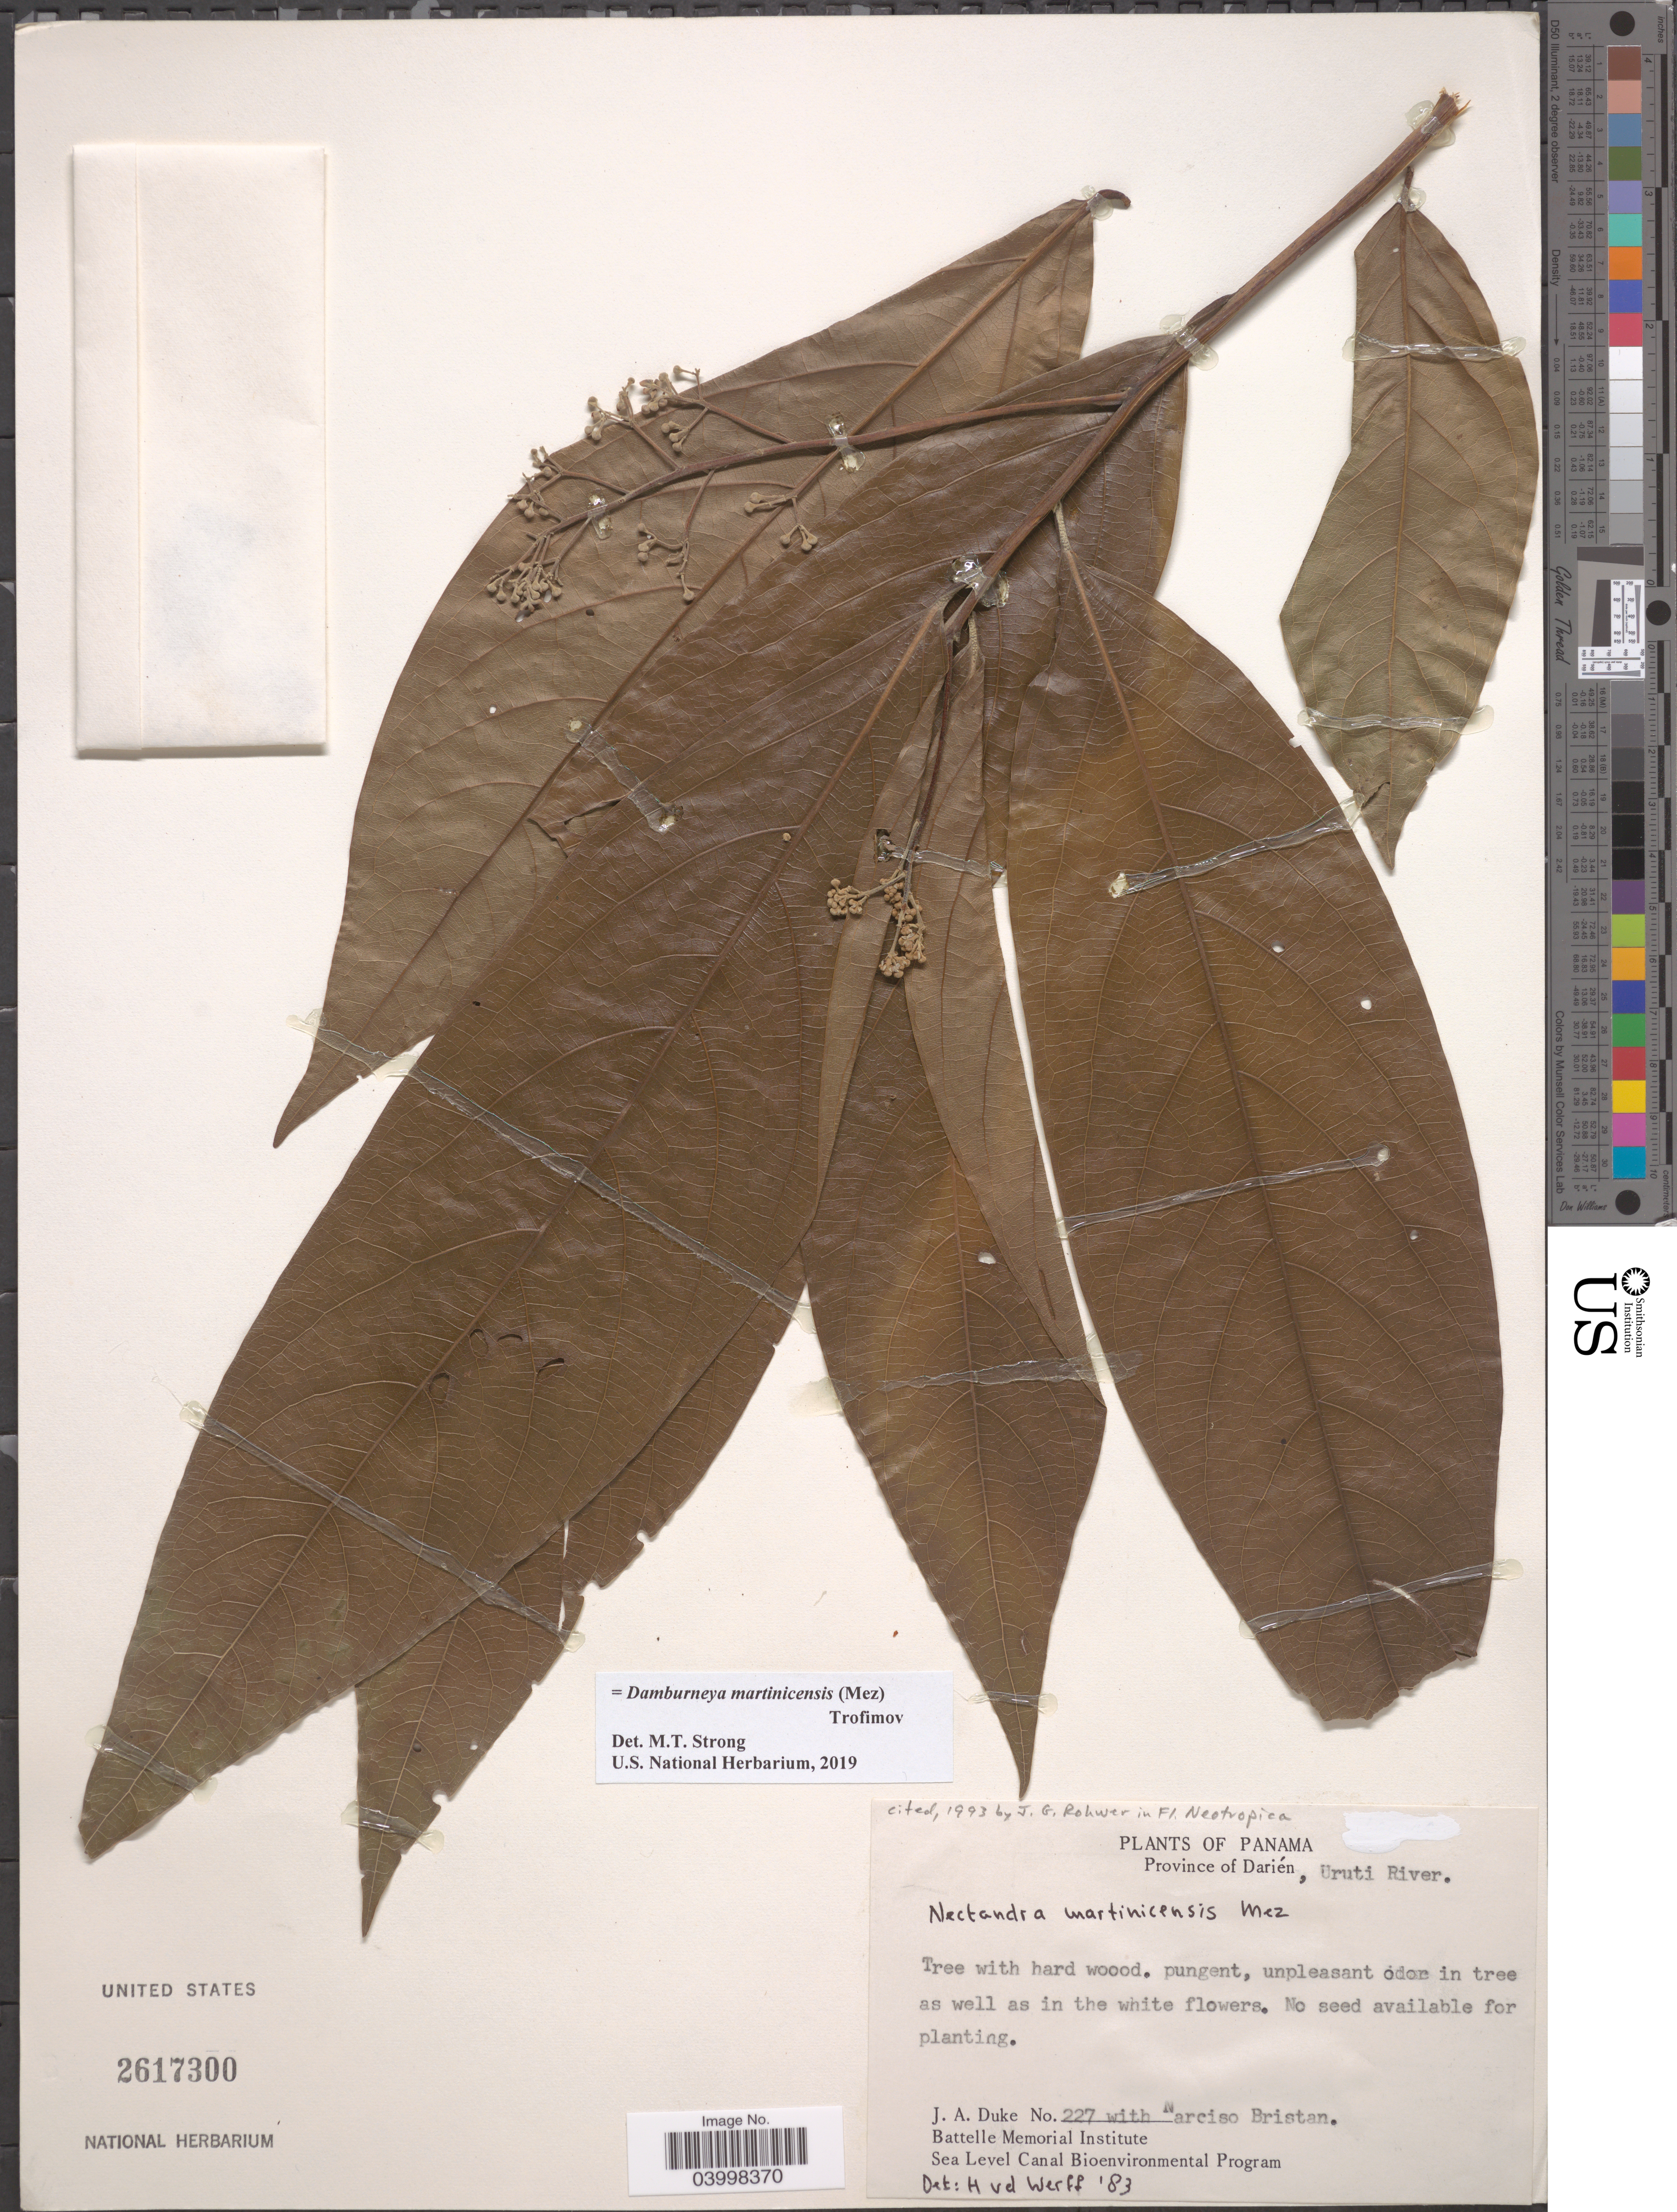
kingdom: Plantae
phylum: Tracheophyta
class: Magnoliopsida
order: Laurales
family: Lauraceae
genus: Damburneya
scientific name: Damburneya martinicensis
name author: (Mez) Trofimov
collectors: J. A. Duke & N. Bristan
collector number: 227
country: Panama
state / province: Darien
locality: Uruti River.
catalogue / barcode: US 2617300